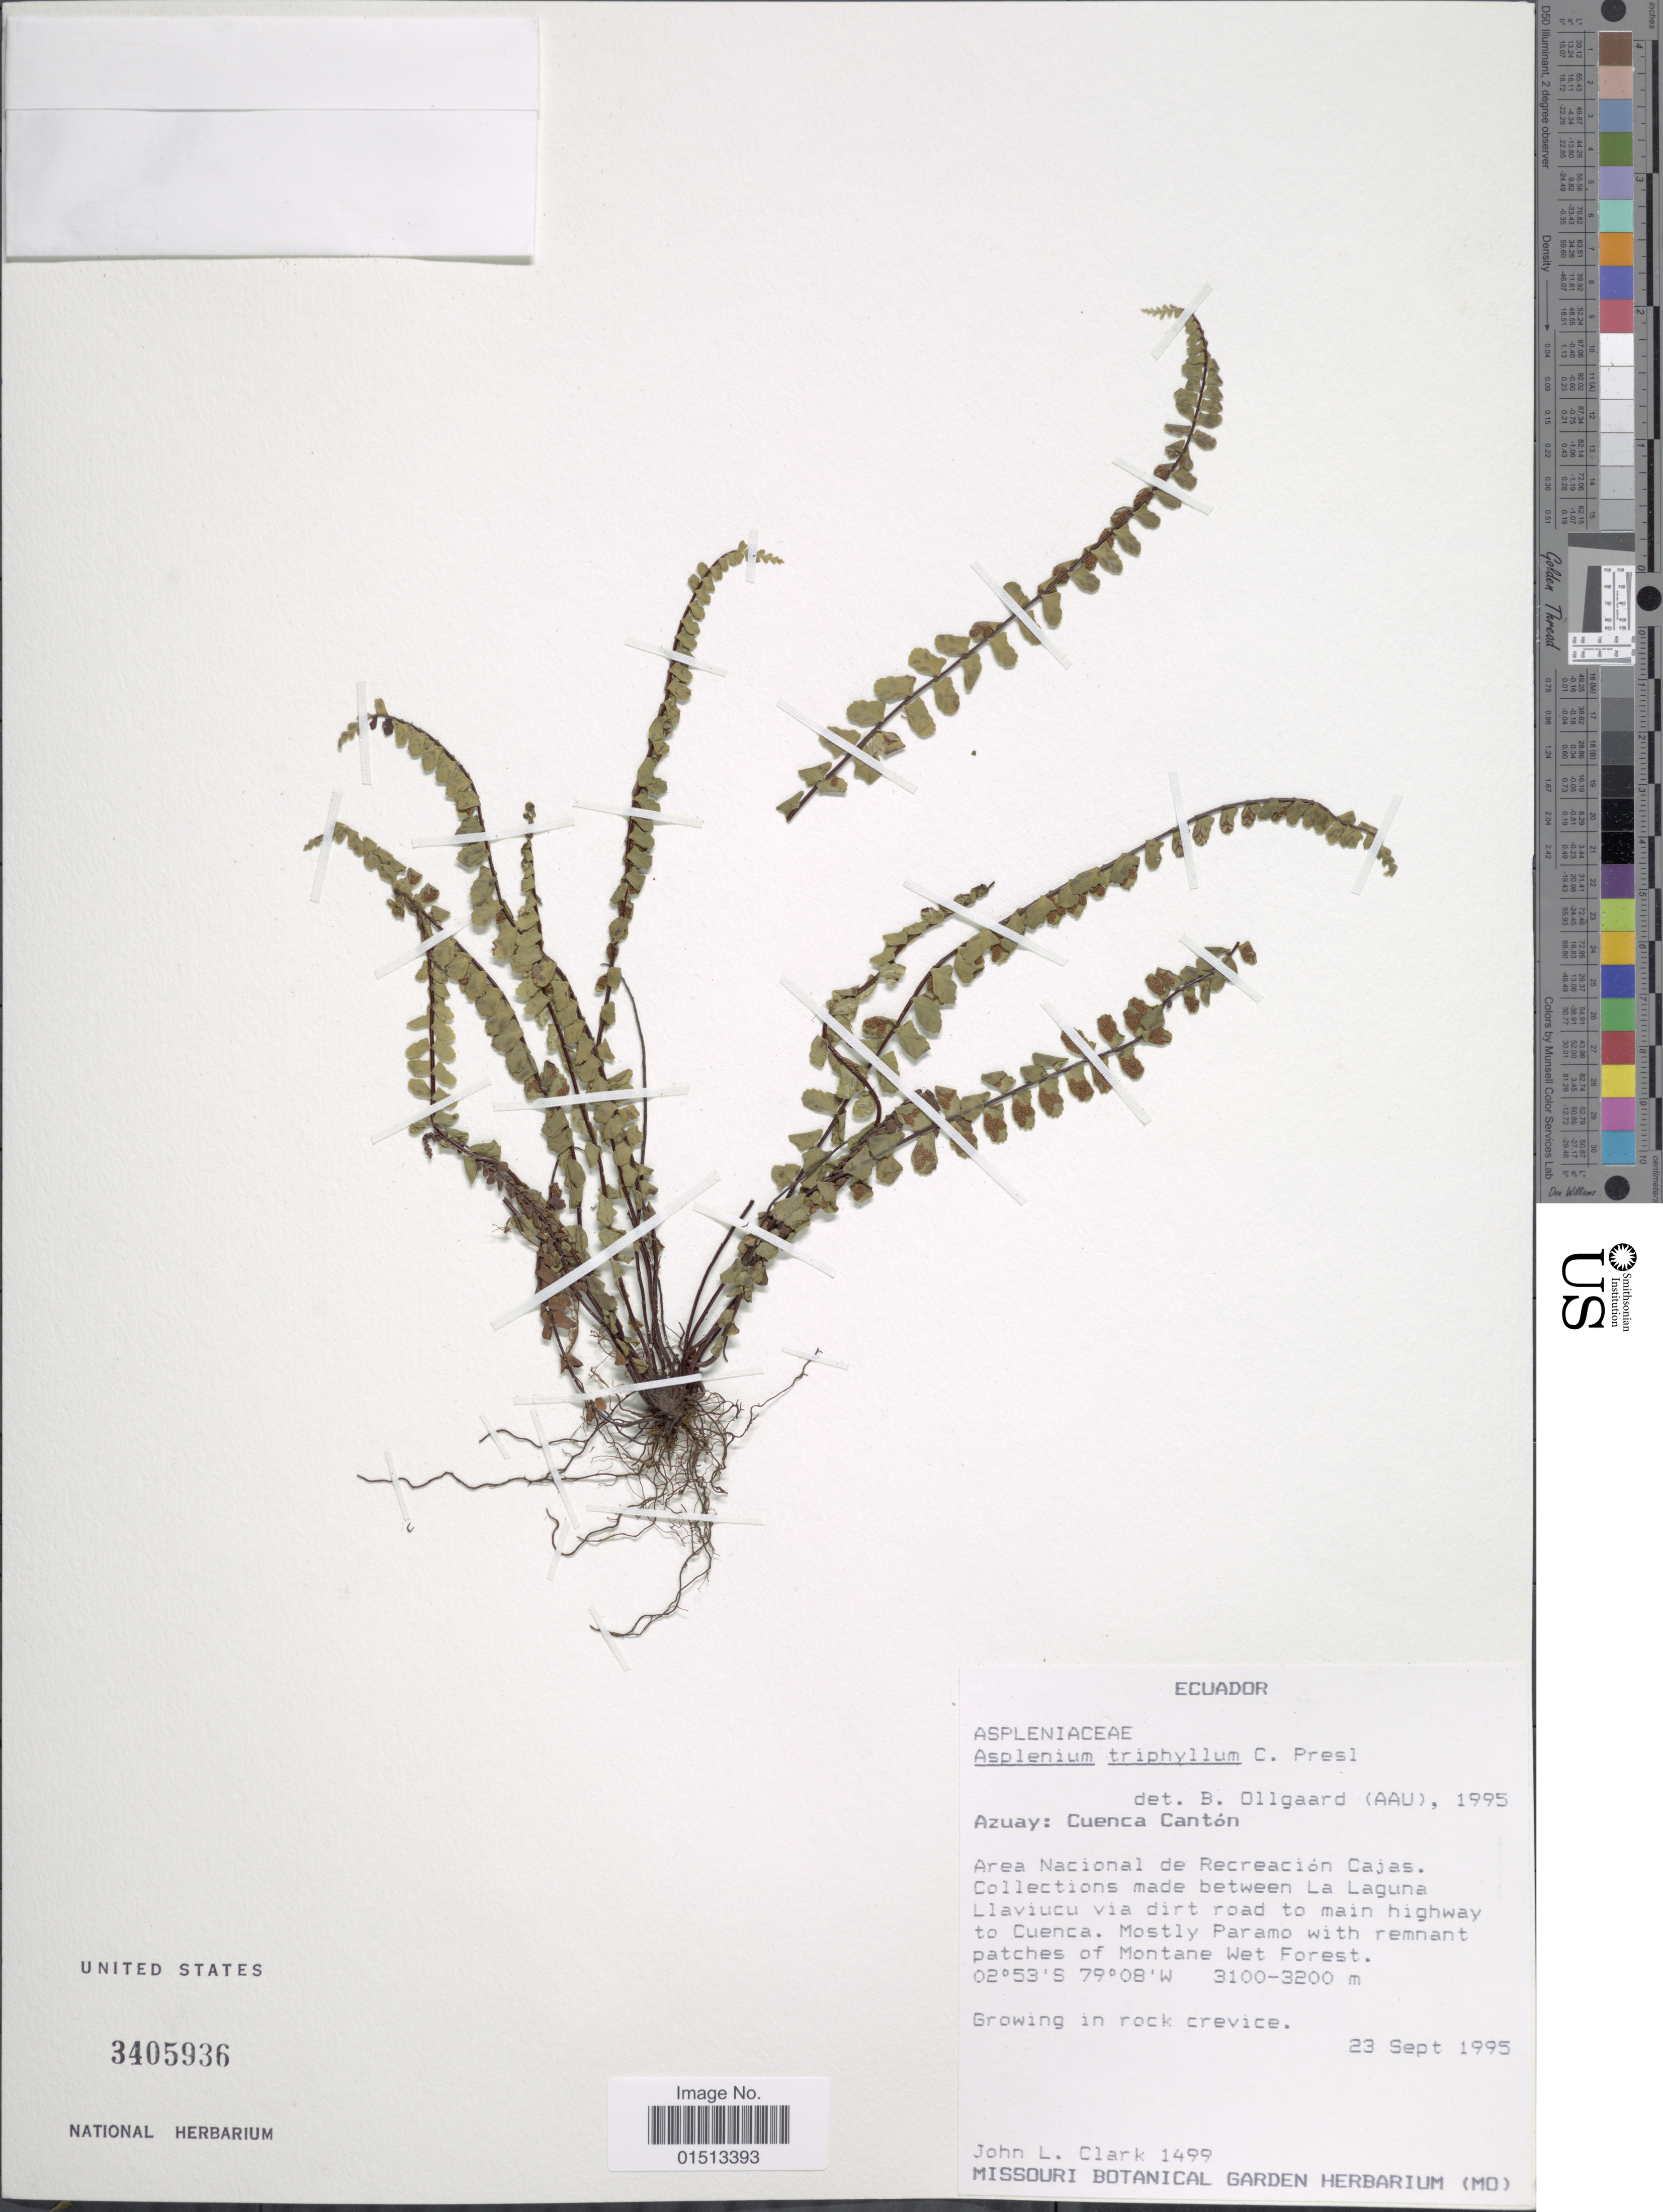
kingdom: Plantae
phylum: Tracheophyta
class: Polypodiopsida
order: Polypodiales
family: Aspleniaceae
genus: Asplenium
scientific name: Asplenium sp.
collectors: J. L. Clark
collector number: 14999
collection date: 1995-09-23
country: Ecuador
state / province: Azuay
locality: Cuenca Cantón, Area Nacional de Recreacion Cajas, between La Laguna Llaviucu via dirt road to main highway to Cuenca.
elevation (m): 3100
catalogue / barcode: US 3405936